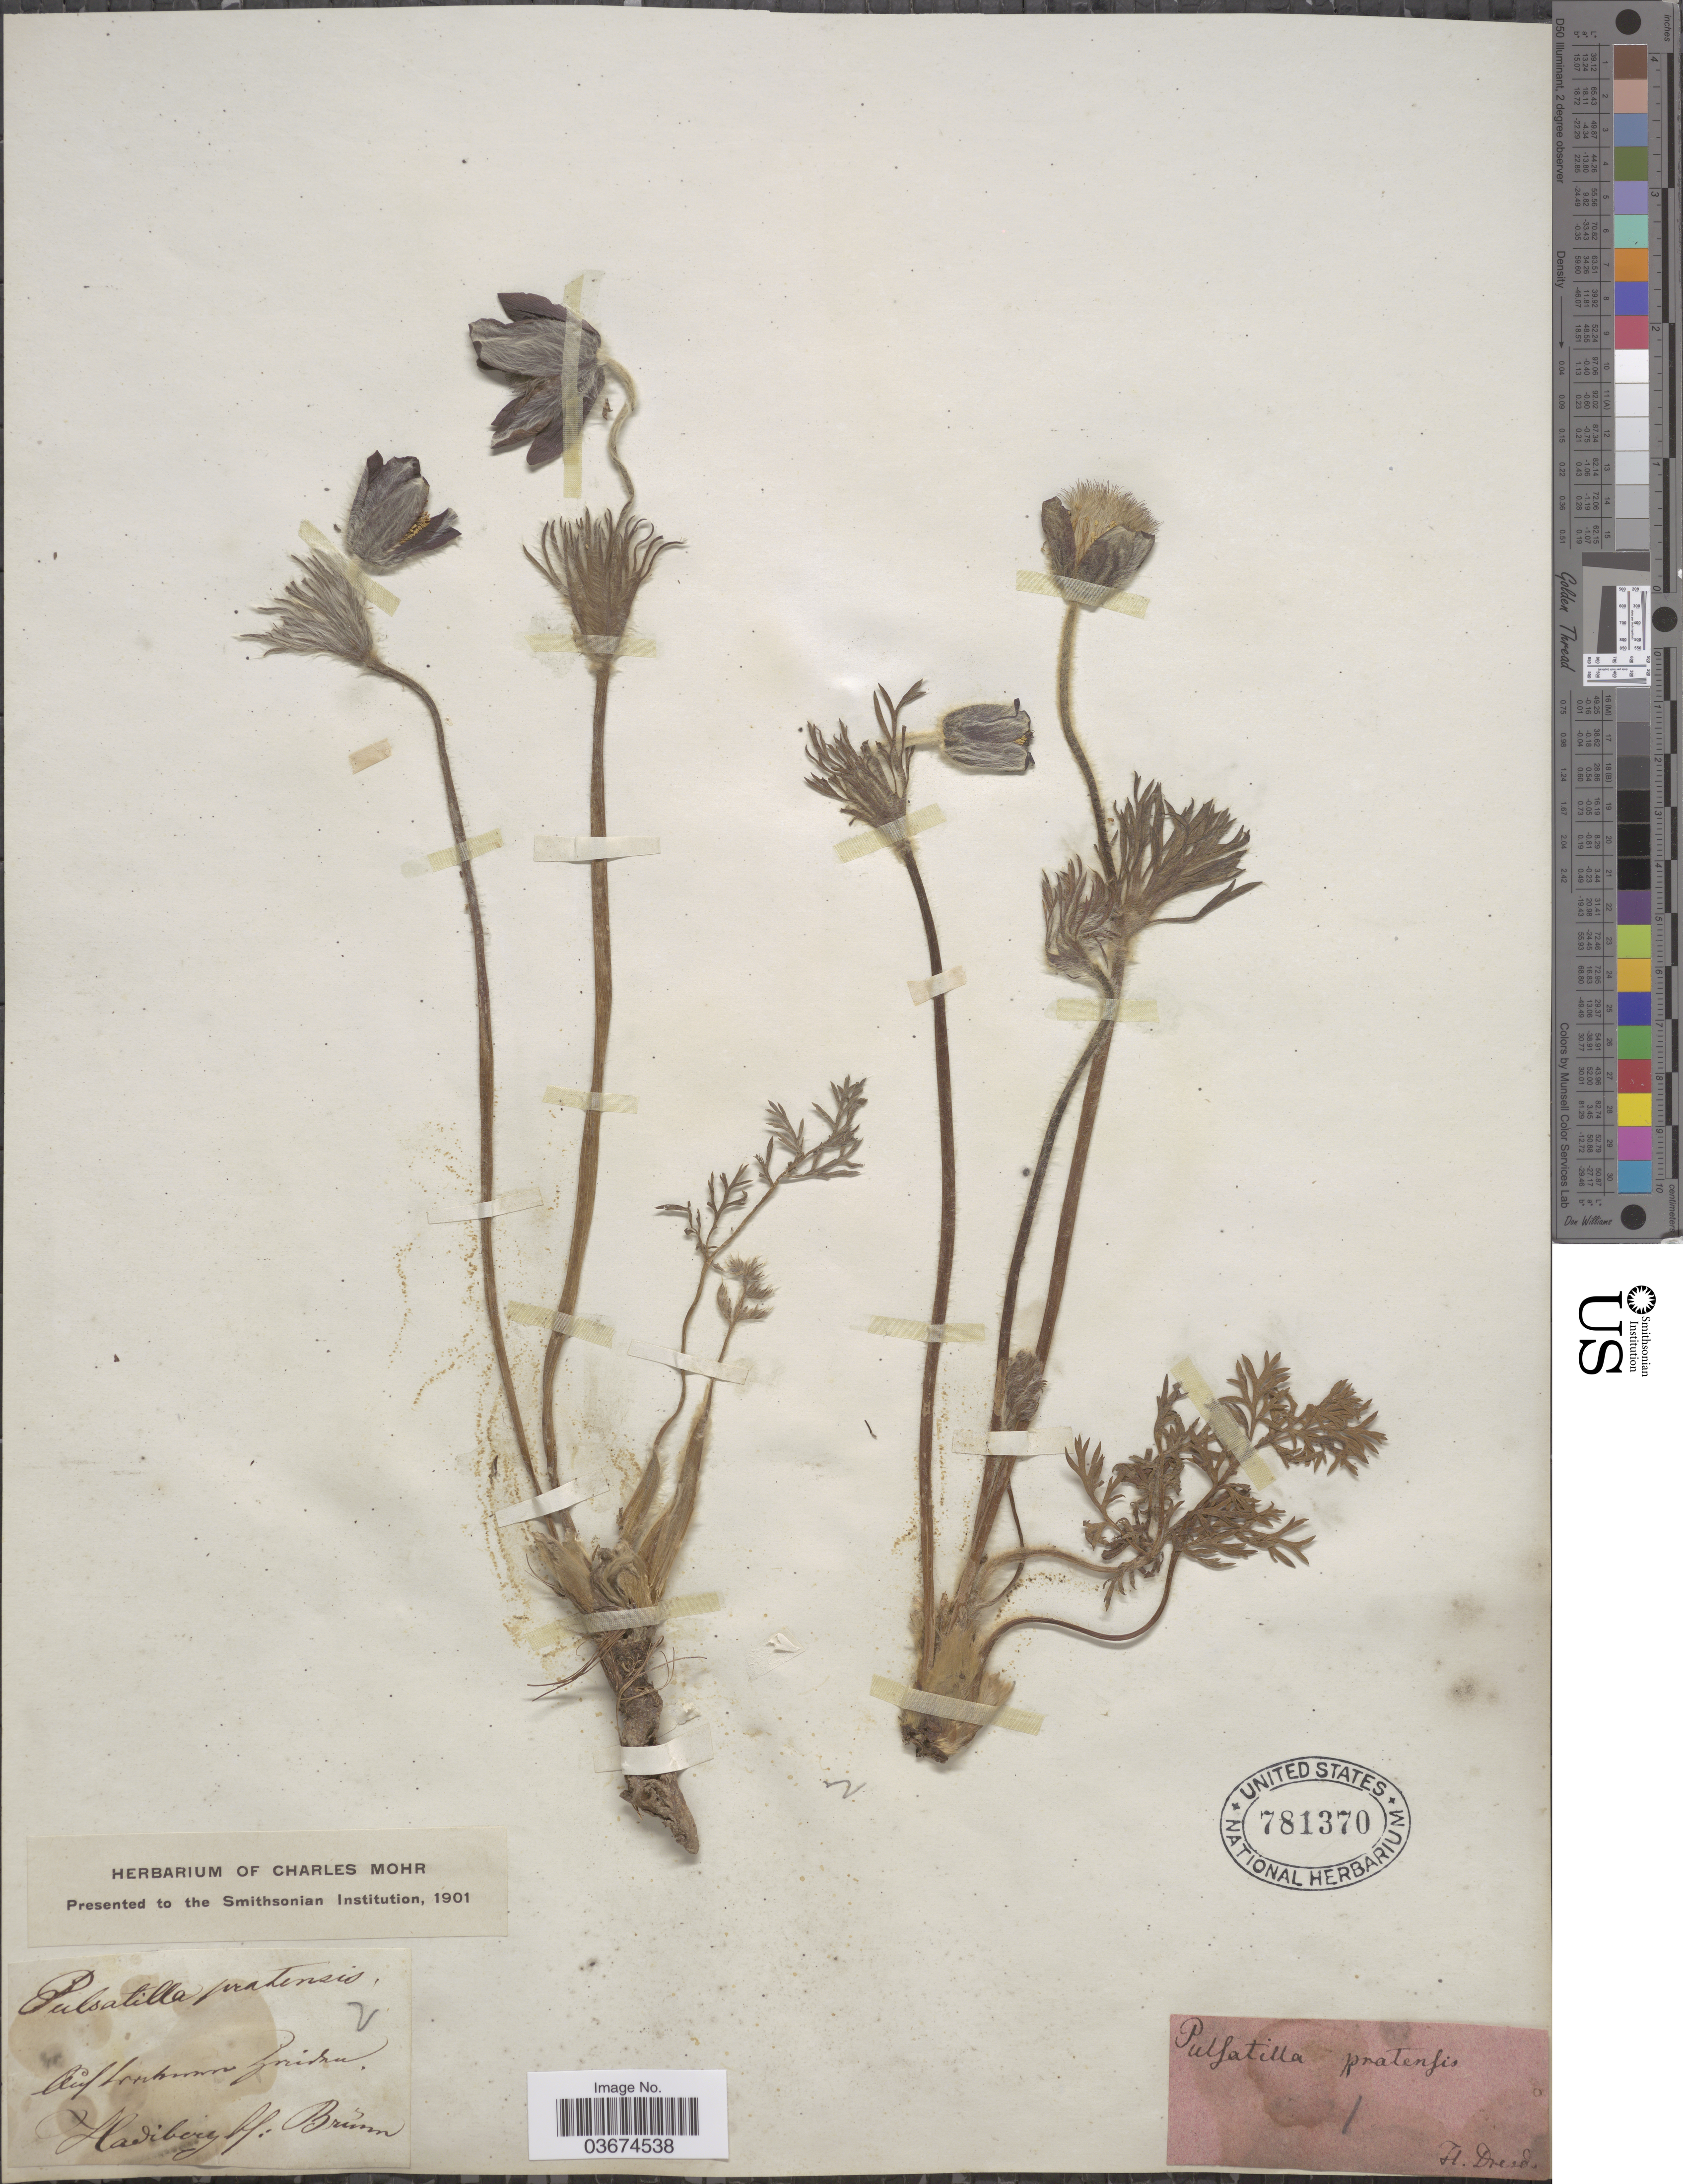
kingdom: Plantae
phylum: Tracheophyta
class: Magnoliopsida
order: Ranunculales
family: Ranunculaceae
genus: Pulsatilla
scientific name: Pulsatilla pratensis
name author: (L.) Mill.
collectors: Brunn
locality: Hadiberg bf: H. Dresd. [interpreted]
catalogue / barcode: US 781370